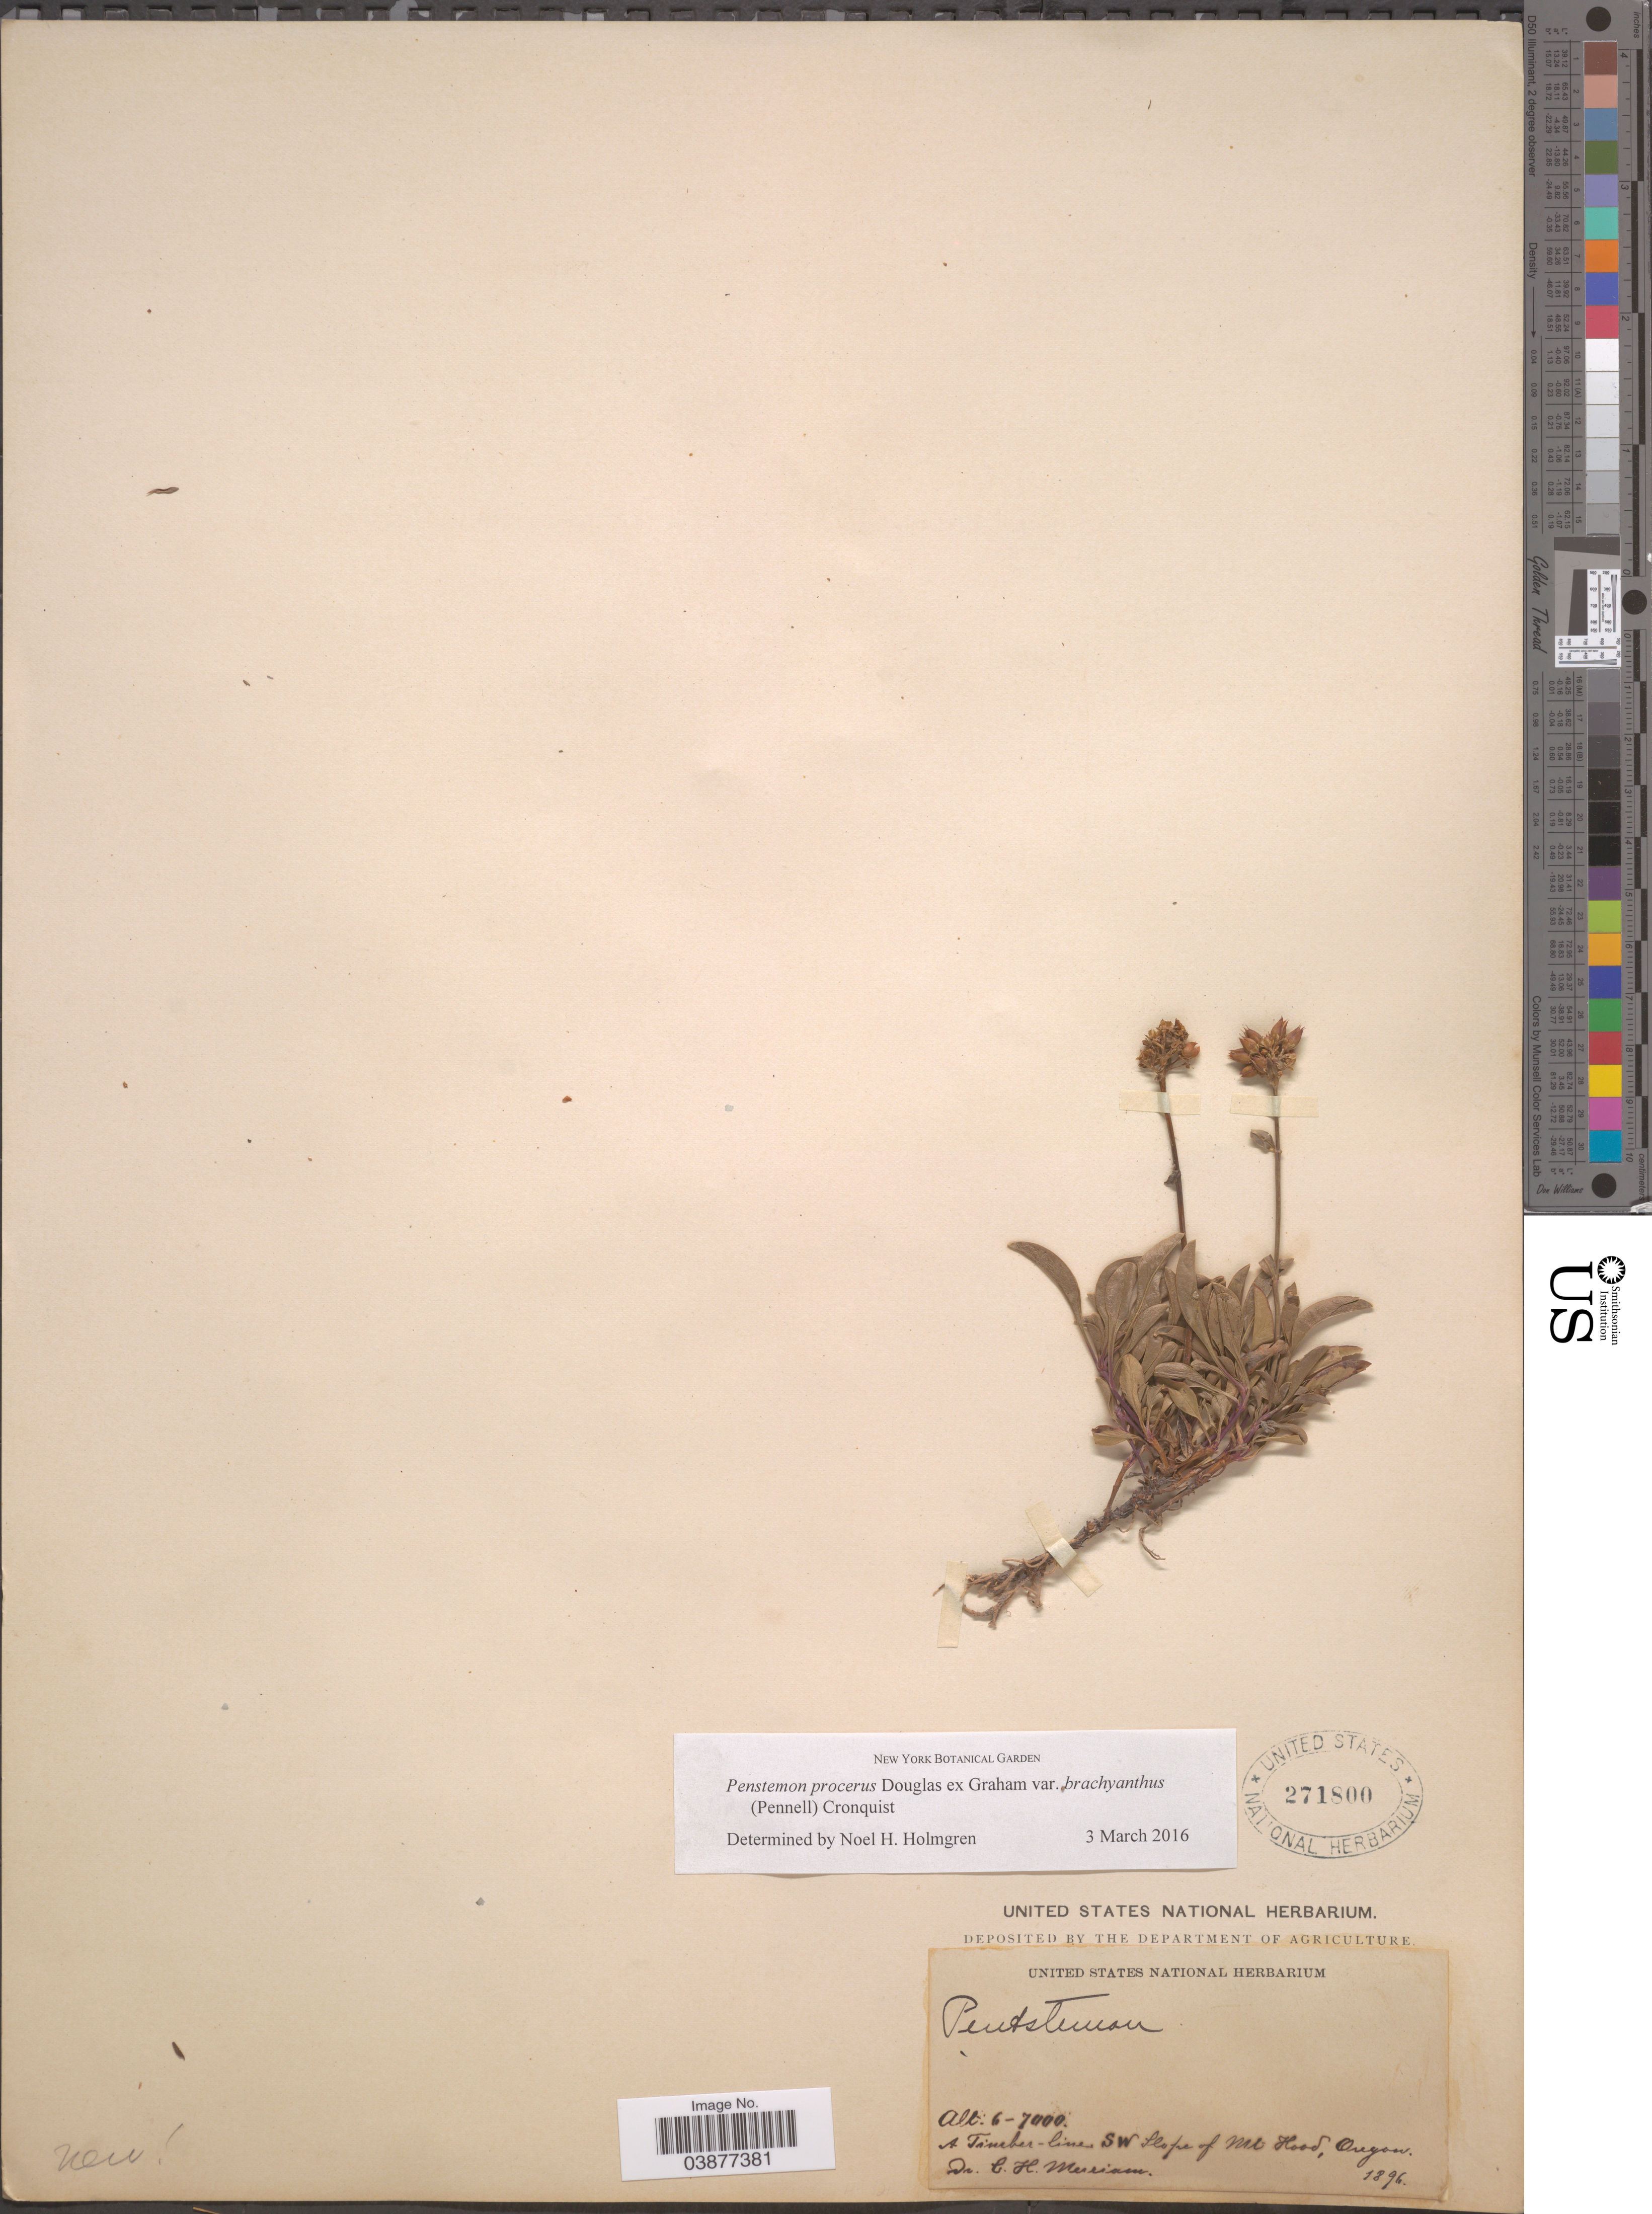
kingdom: Plantae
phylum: Tracheophyta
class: Magnoliopsida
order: Lamiales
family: Plantaginaceae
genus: Penstemon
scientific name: Penstemon procerus var. brachyanthus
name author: (Pennell) Cronquist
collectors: C. Merriam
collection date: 1896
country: United States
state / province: Oregon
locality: A Timber-line SW Slope of Mt Hood.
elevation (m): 1829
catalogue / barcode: US 271800